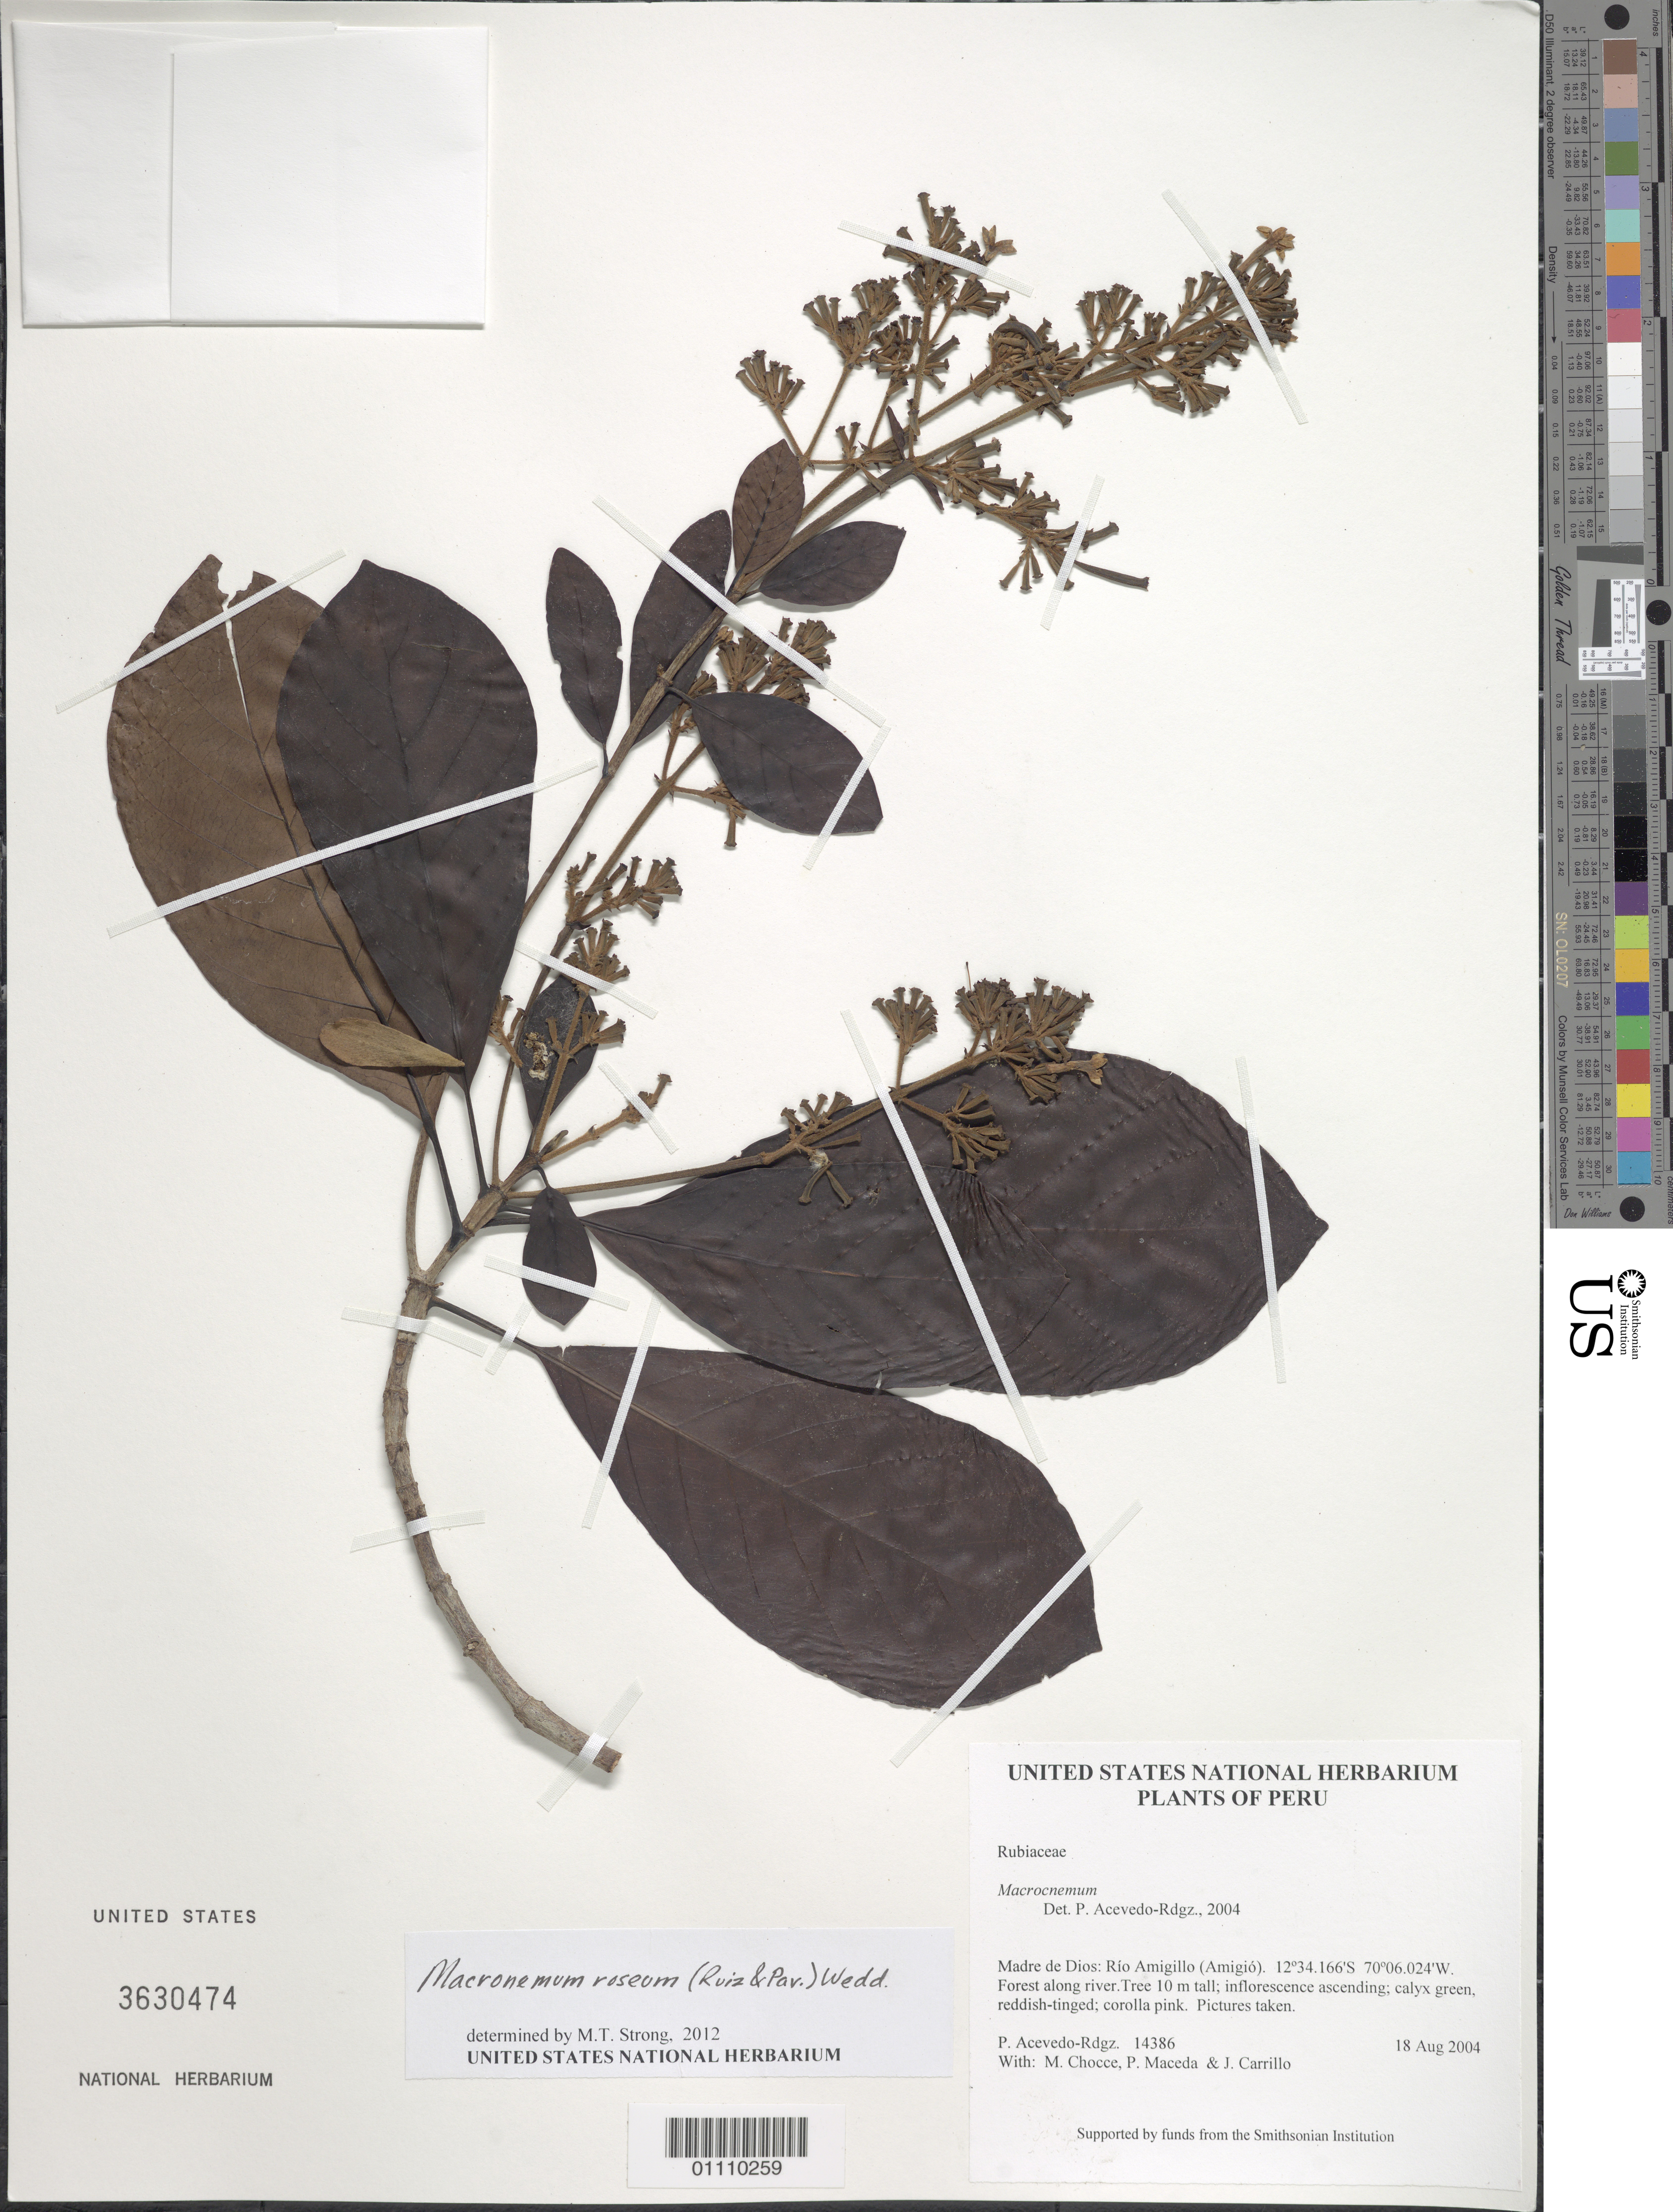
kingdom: Plantae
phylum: Tracheophyta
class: Magnoliopsida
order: Gentianales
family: Rubiaceae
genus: Macrocnemum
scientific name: Macrocnemum roseum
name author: (Ruiz & Pav.) Wedd.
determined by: Strong, M. T., (US), Smithsonian Institution - National Museum of Natural History (UNITED STATES)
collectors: P. Acevedo-Rodr., M. Chocce, P. Maceda & J. Carrillo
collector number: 14386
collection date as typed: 18 Aug 2004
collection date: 2004-08-18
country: Peru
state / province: Madre de Dios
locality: Madre de Dios: Río Amigillo (Amigió)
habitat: Forest along river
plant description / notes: NY, MO, K, GH, F, B, US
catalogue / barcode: US 3630474